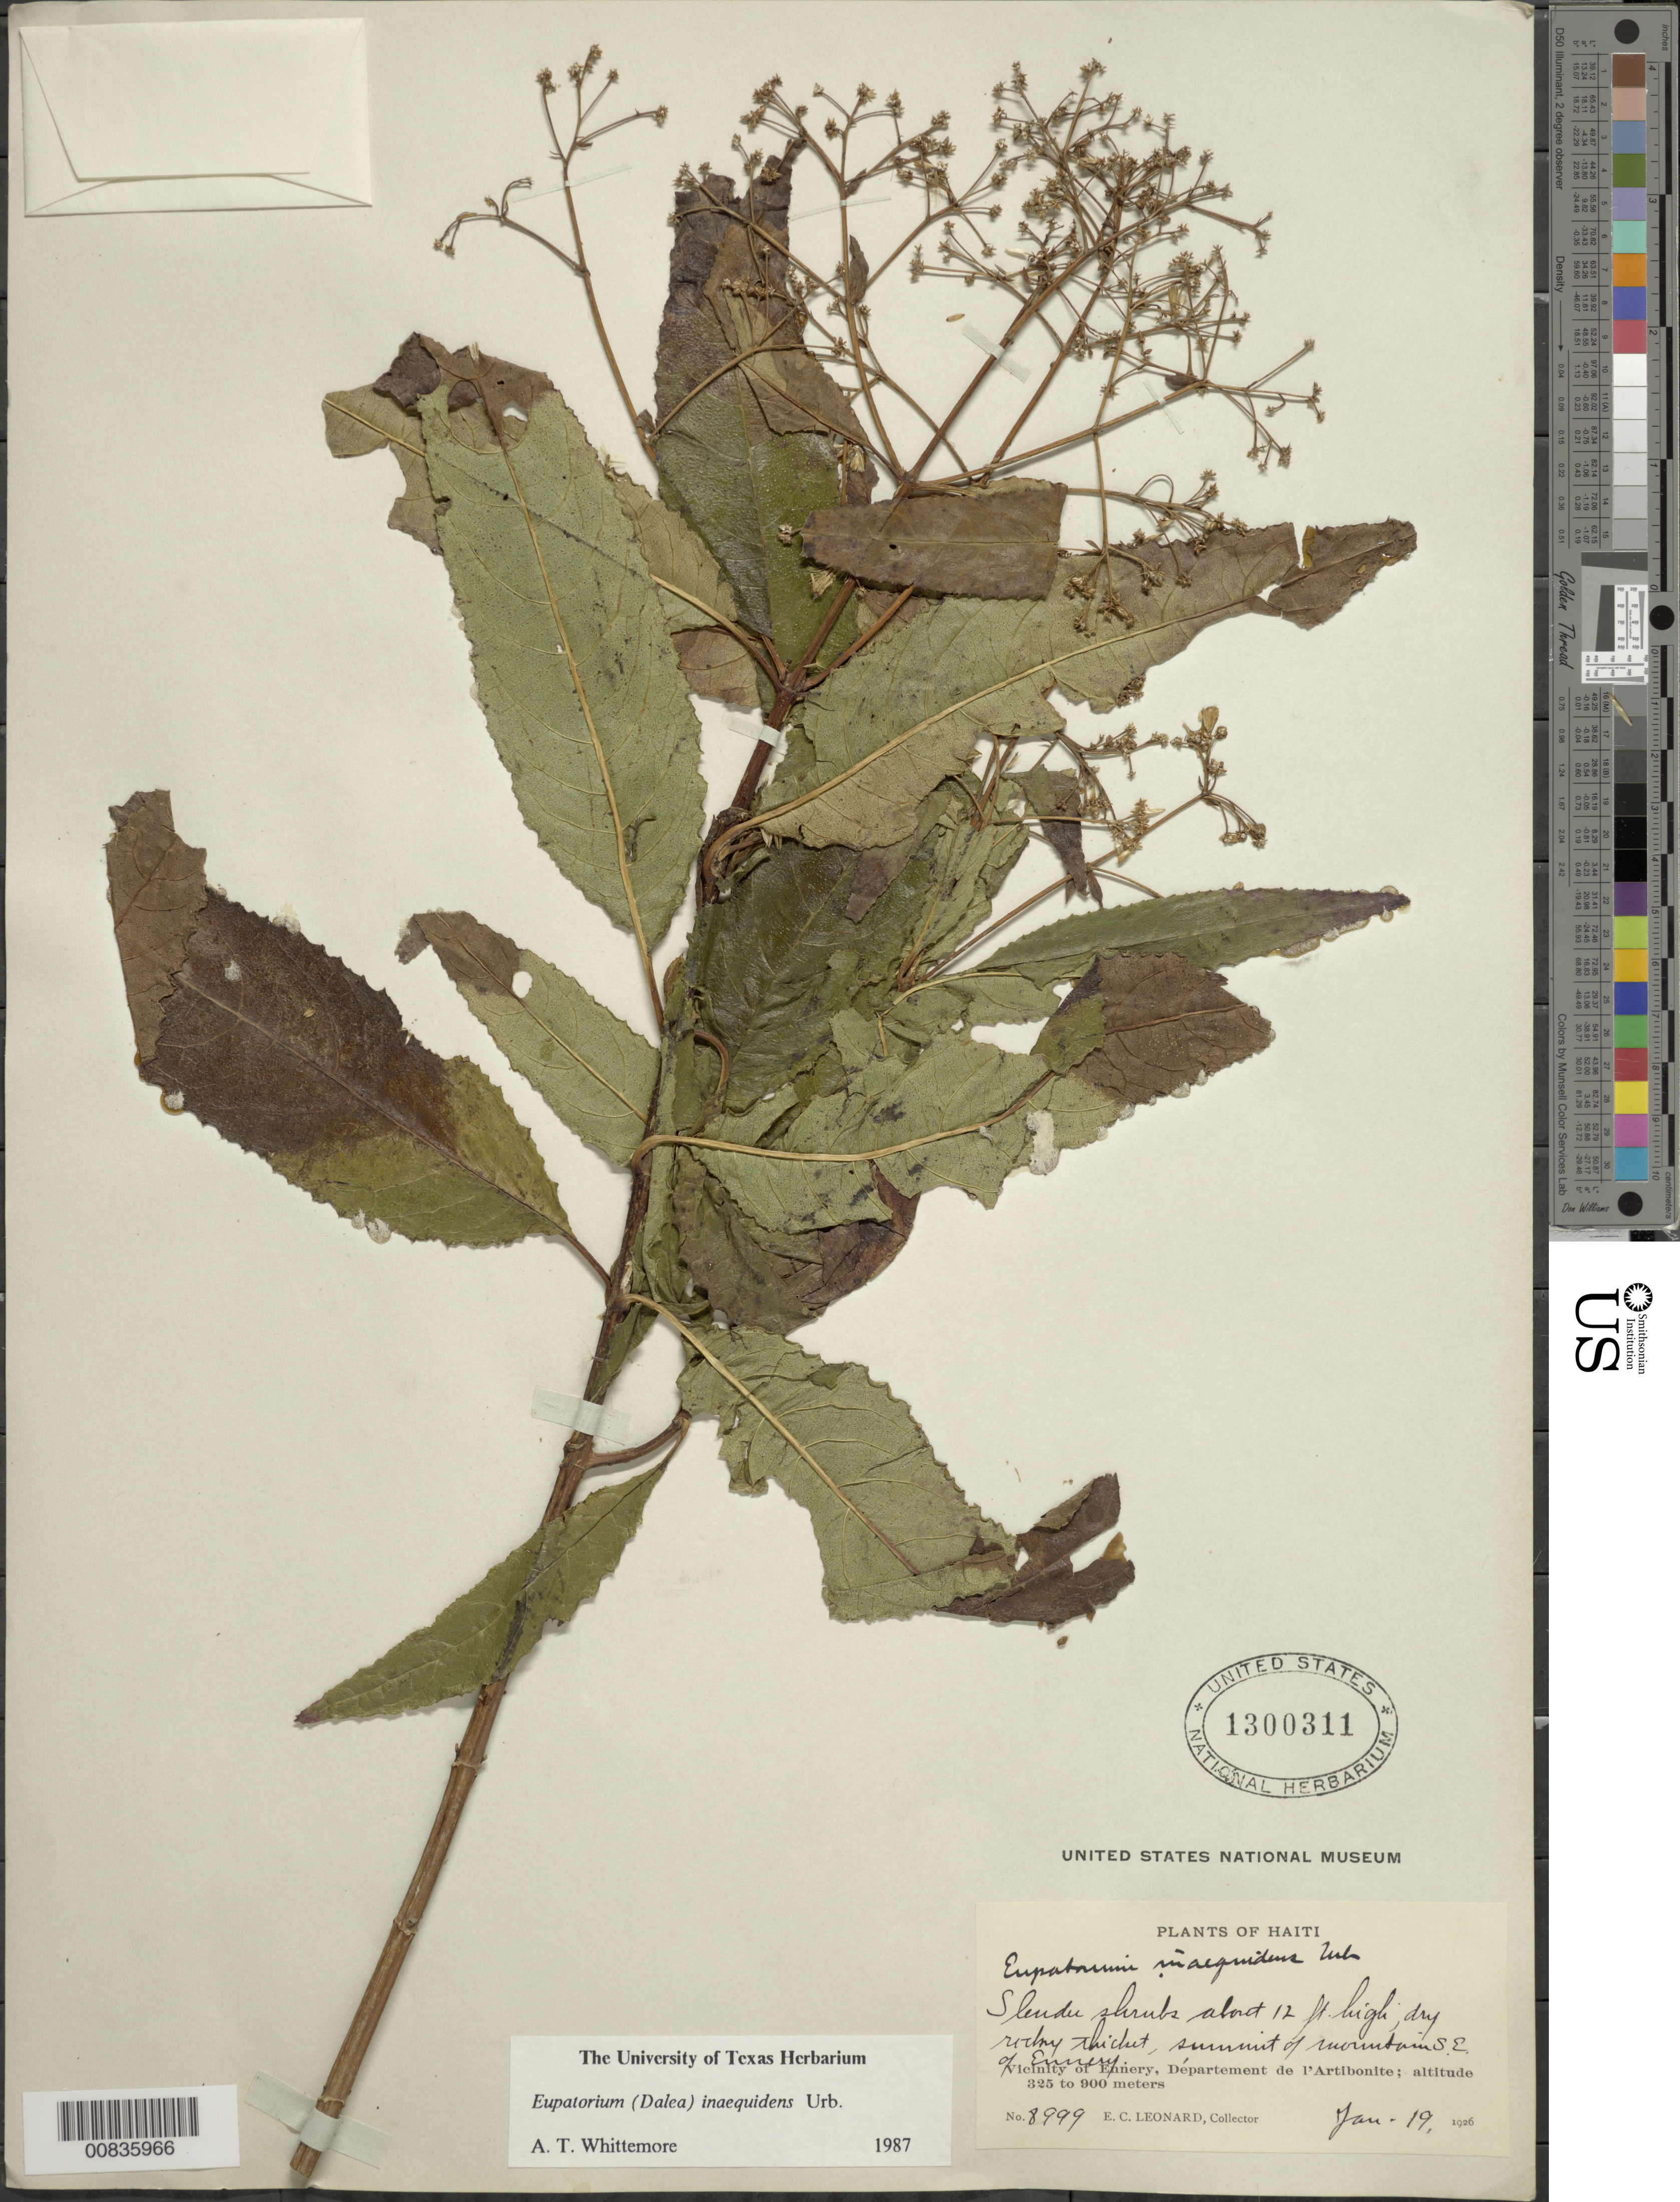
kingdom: Plantae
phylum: Tracheophyta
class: Magnoliopsida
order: Asterales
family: Asteraceae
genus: Critonia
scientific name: Critonia inaequidens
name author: (Urb.) R.M. King & H. Rob.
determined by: Whittemore, A. T.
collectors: E. C. Leonard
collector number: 8999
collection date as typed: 19 Jan 1926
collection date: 1926-01-19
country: Haiti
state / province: Artibonite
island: Hispaniola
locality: Vicinity of Ennery, SE of town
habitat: Dry rocky thicket on summit of mountain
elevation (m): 325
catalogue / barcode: US 1300311